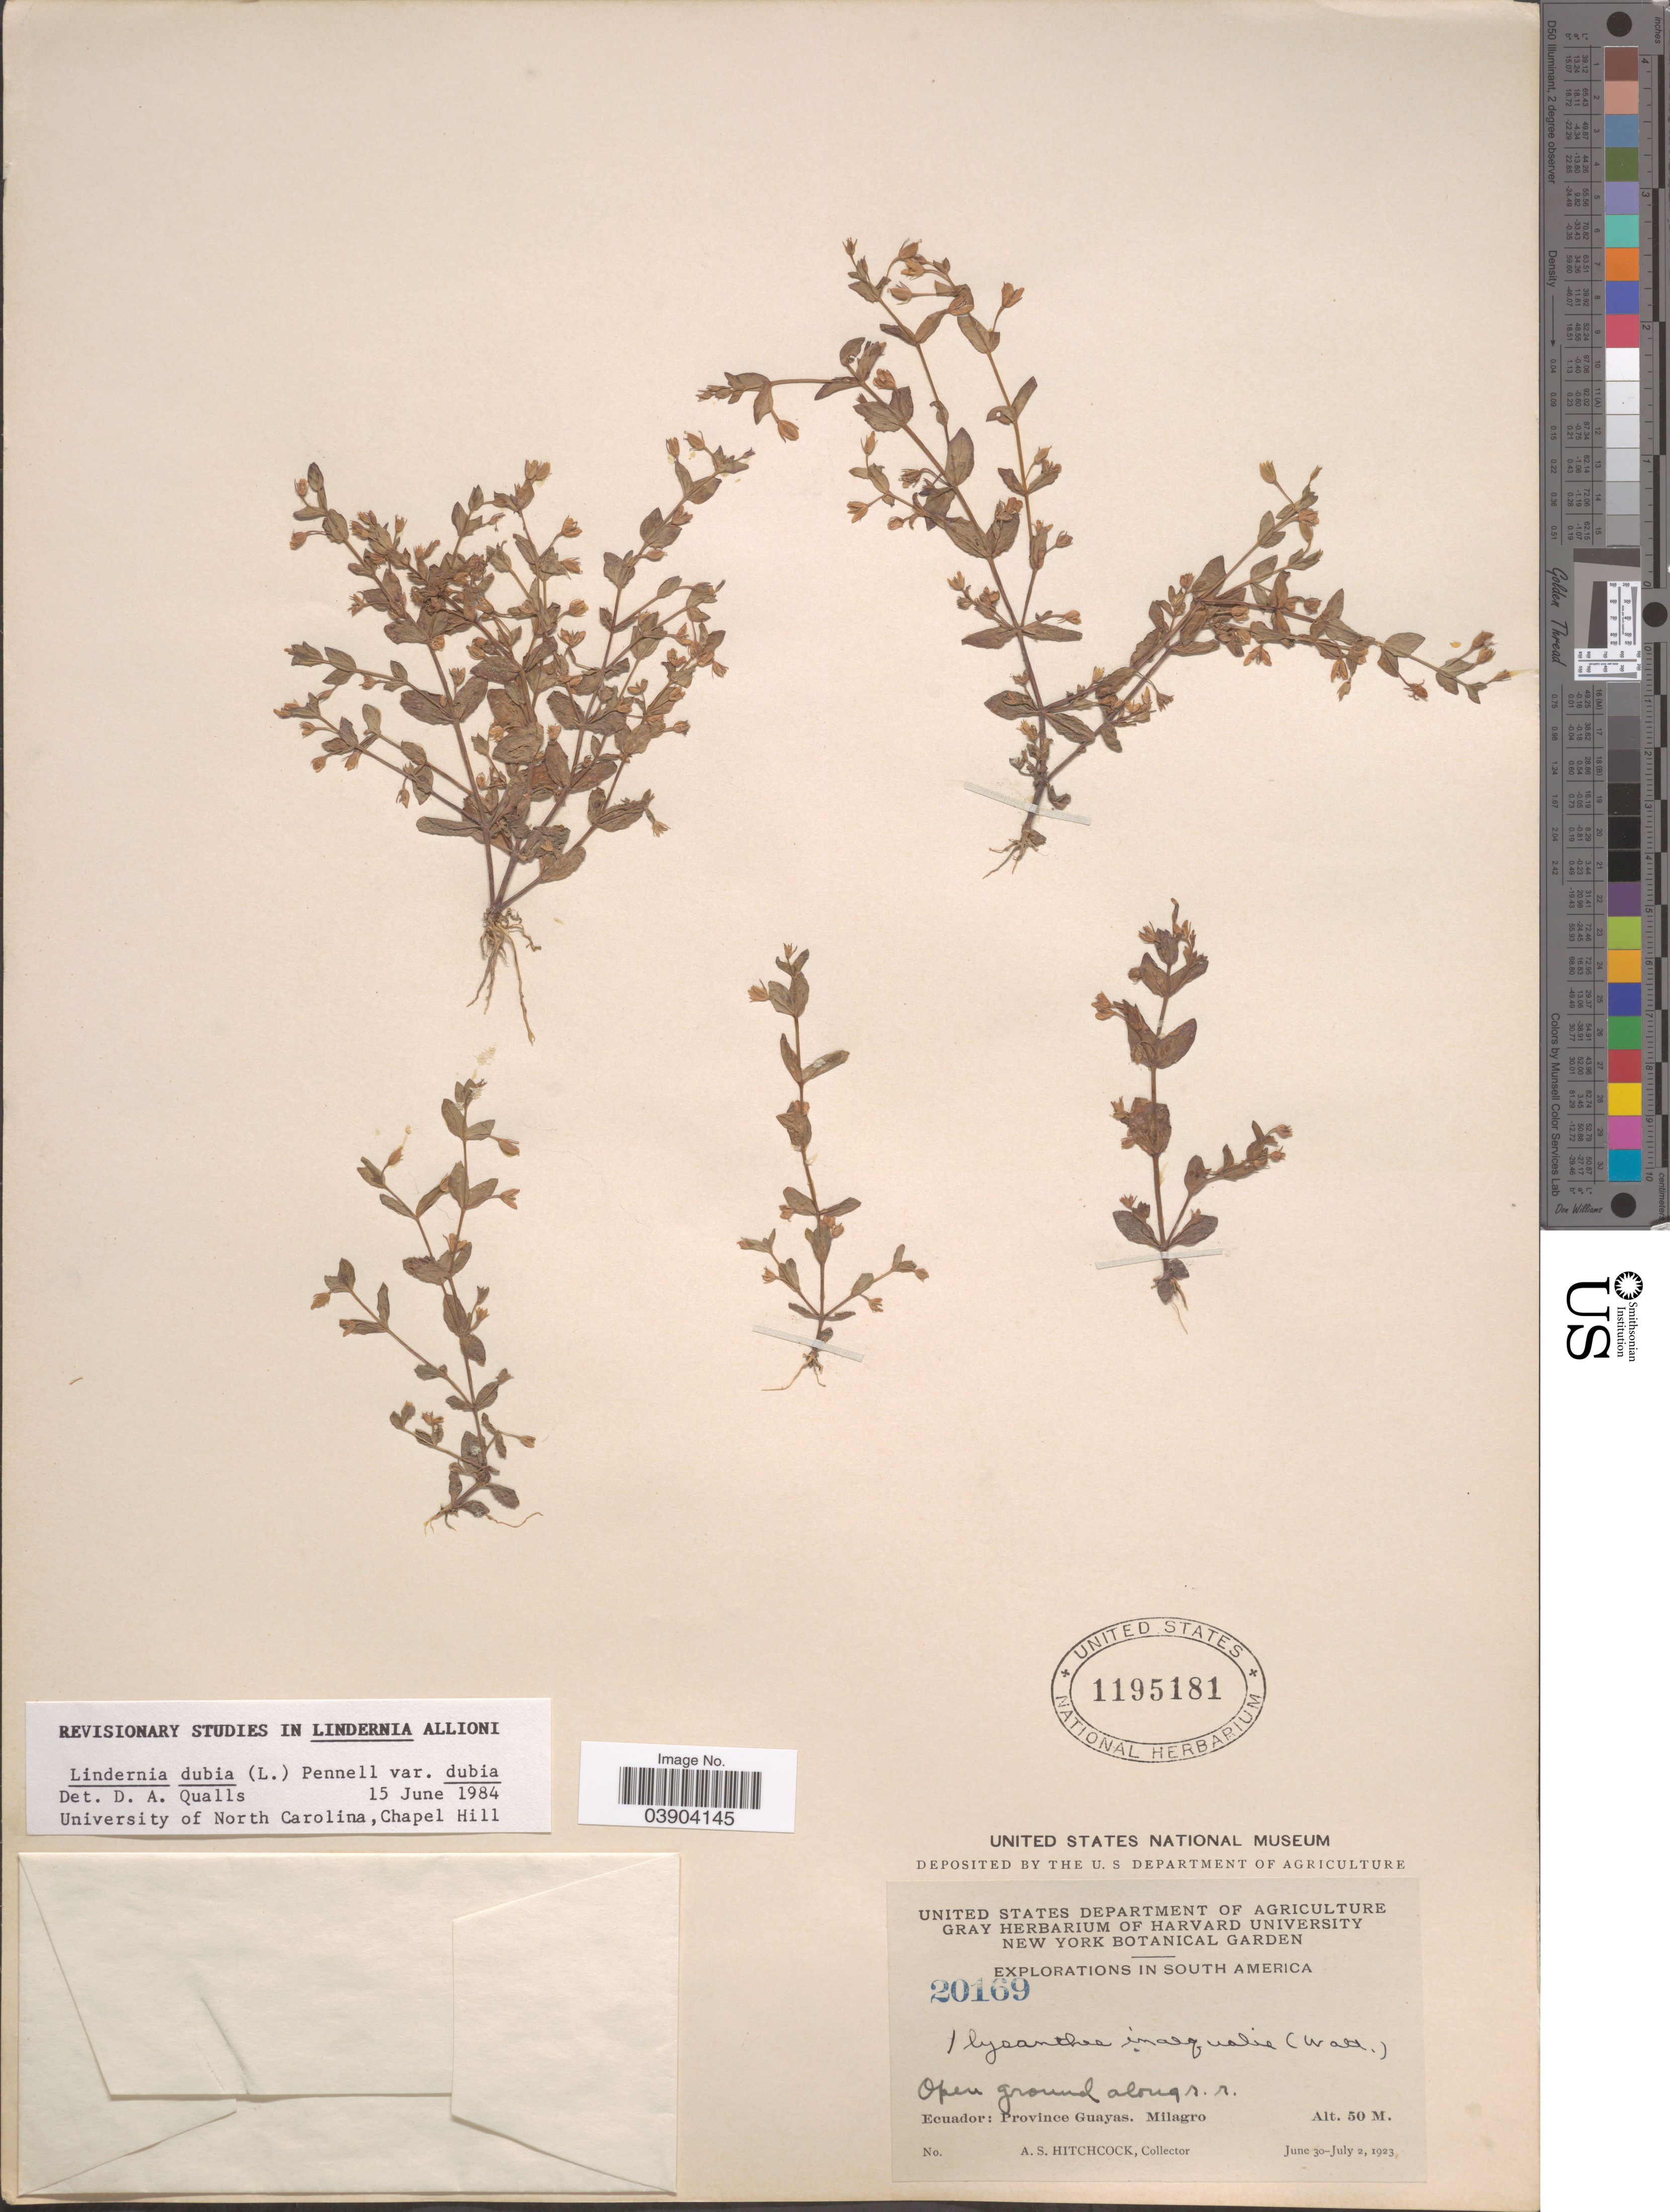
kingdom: Plantae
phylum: Tracheophyta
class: Magnoliopsida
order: Lamiales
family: Linderniaceae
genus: Lindernia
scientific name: Lindernia dubia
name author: (L.) Pennell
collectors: A. S. Hitchcock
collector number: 20169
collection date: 1923-06-30/1923-07-02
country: Ecuador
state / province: Guayas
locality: Milagro.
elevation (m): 50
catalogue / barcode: US 1195181